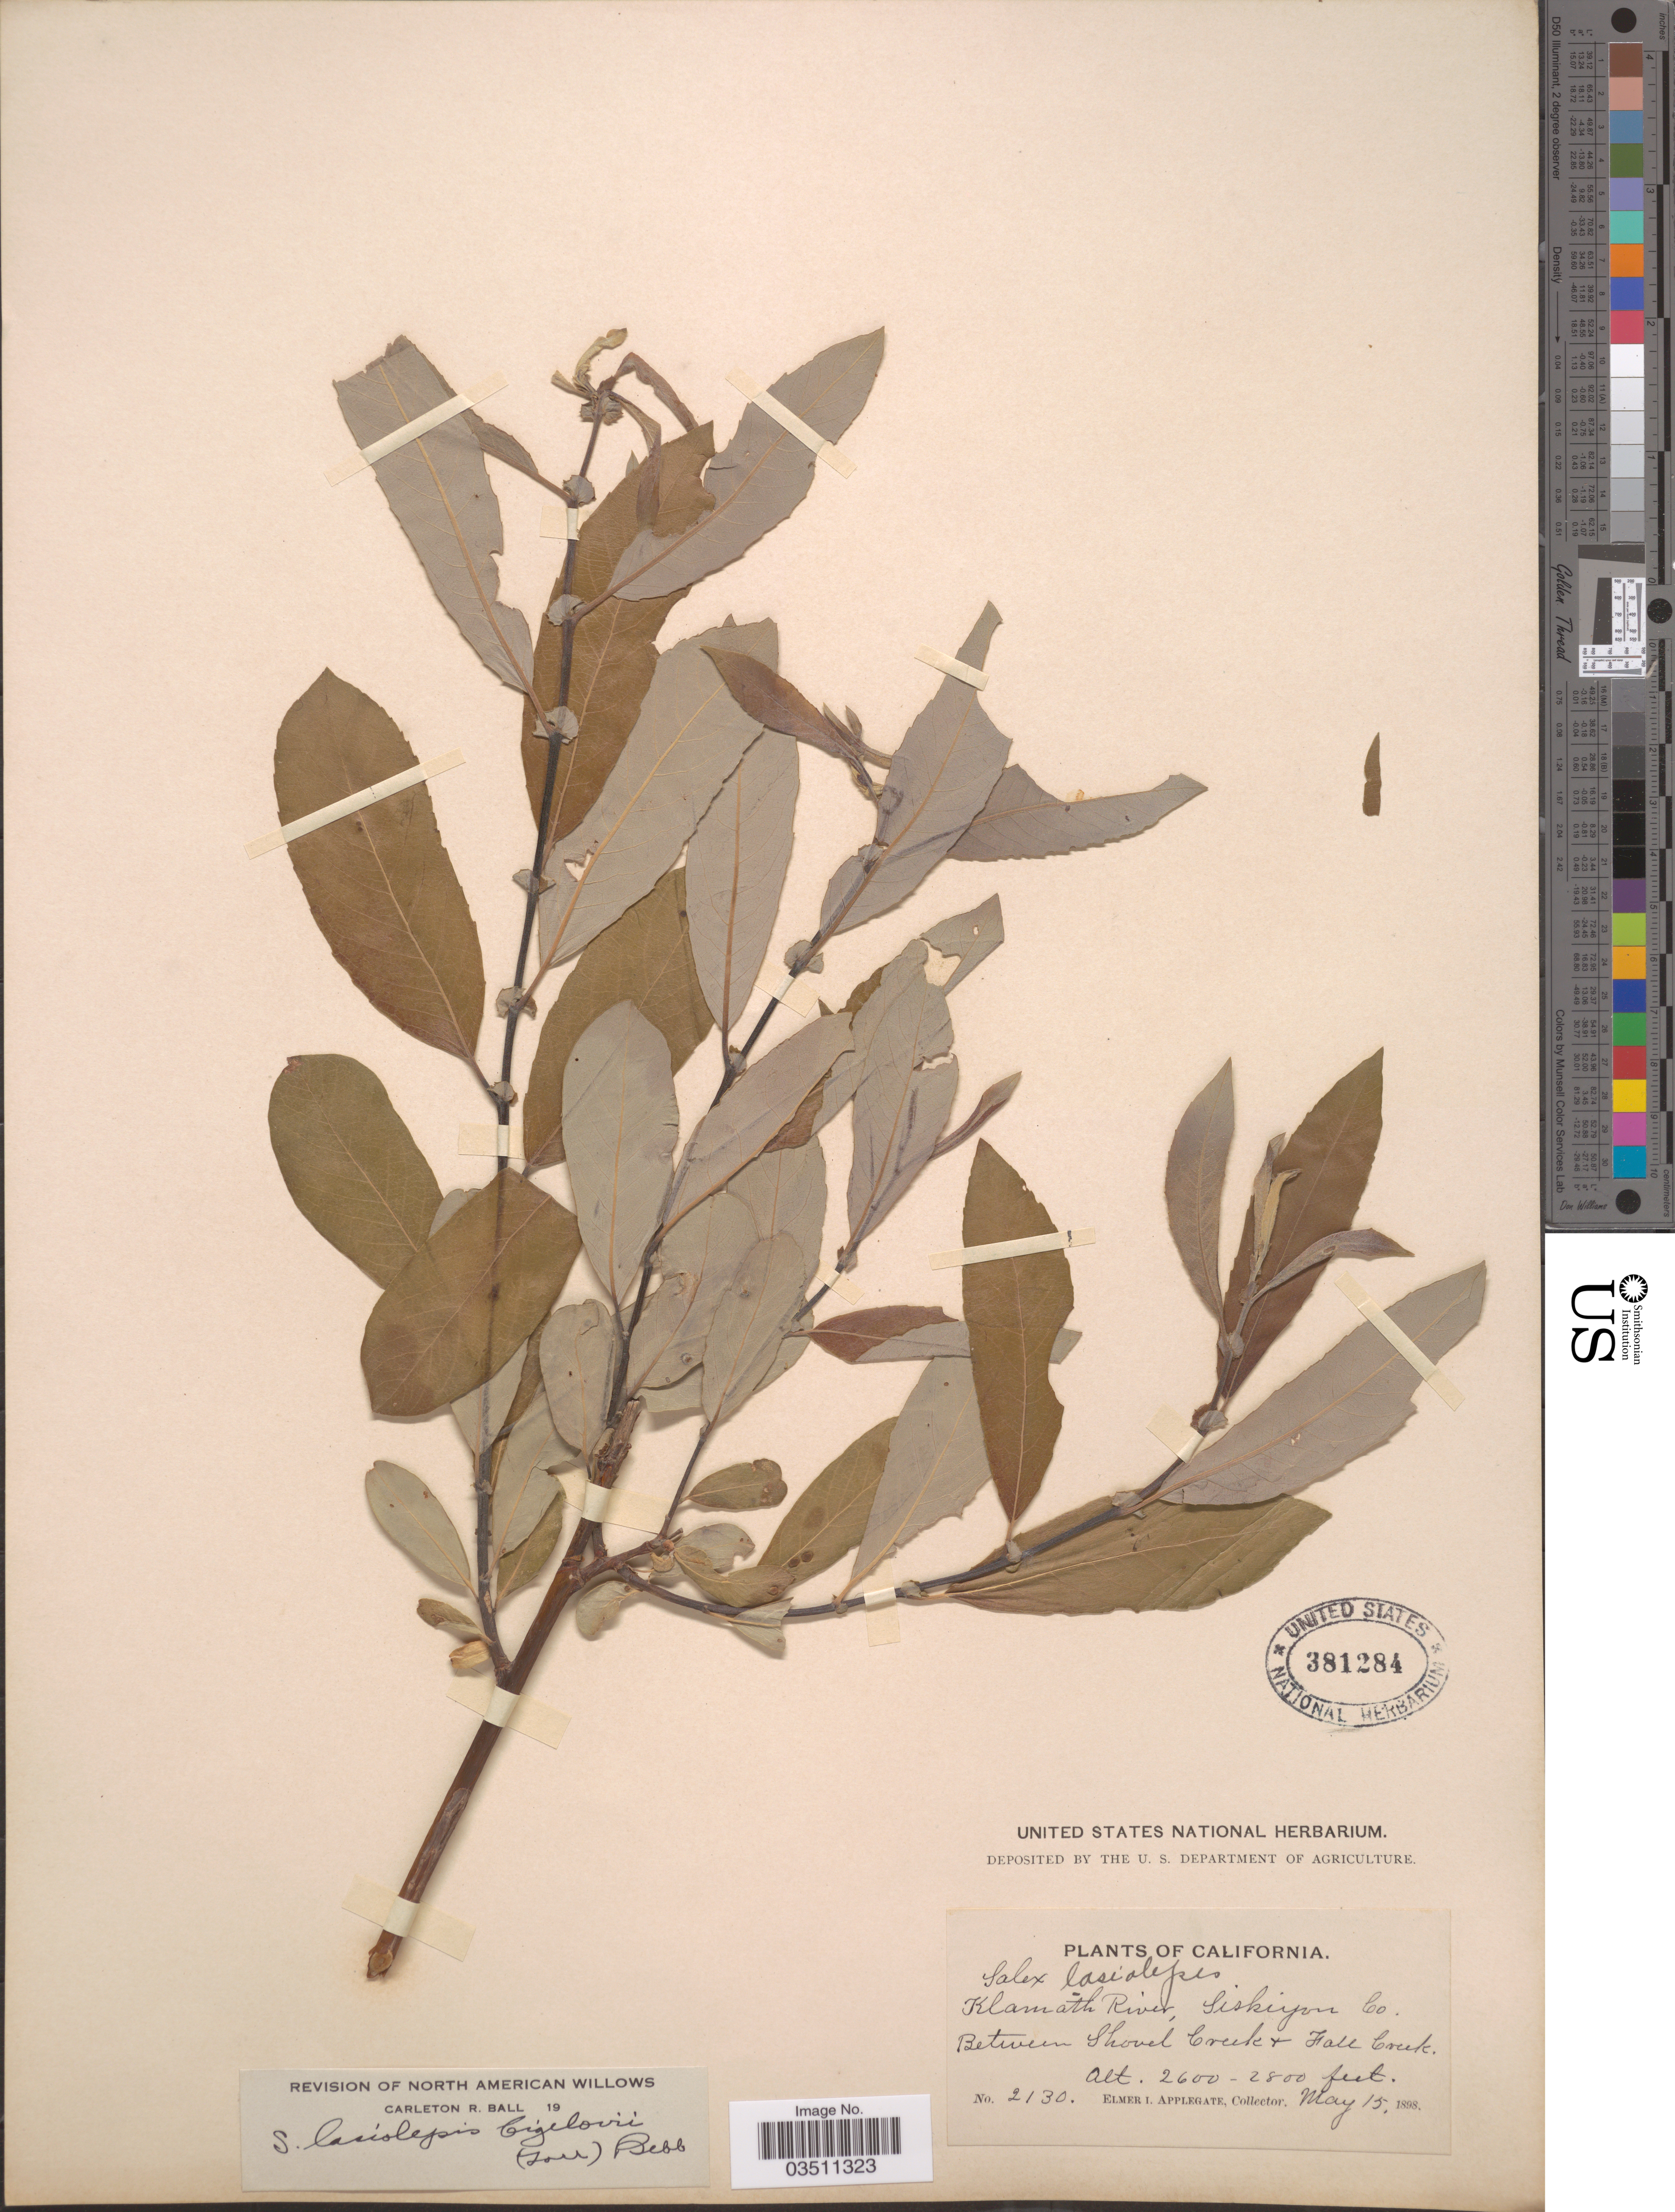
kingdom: Plantae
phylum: Tracheophyta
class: Magnoliopsida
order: Malpighiales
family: Salicaceae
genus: Salix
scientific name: Salix lasiolepis var. bigelovii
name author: Benth.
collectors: E. I. Applegate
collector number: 2130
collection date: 1898-05-15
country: United States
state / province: California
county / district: Siskiyou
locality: Klamath River, Siskiyou Co. Between Shovel Creek & Fall Creek.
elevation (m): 792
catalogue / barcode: US 381284